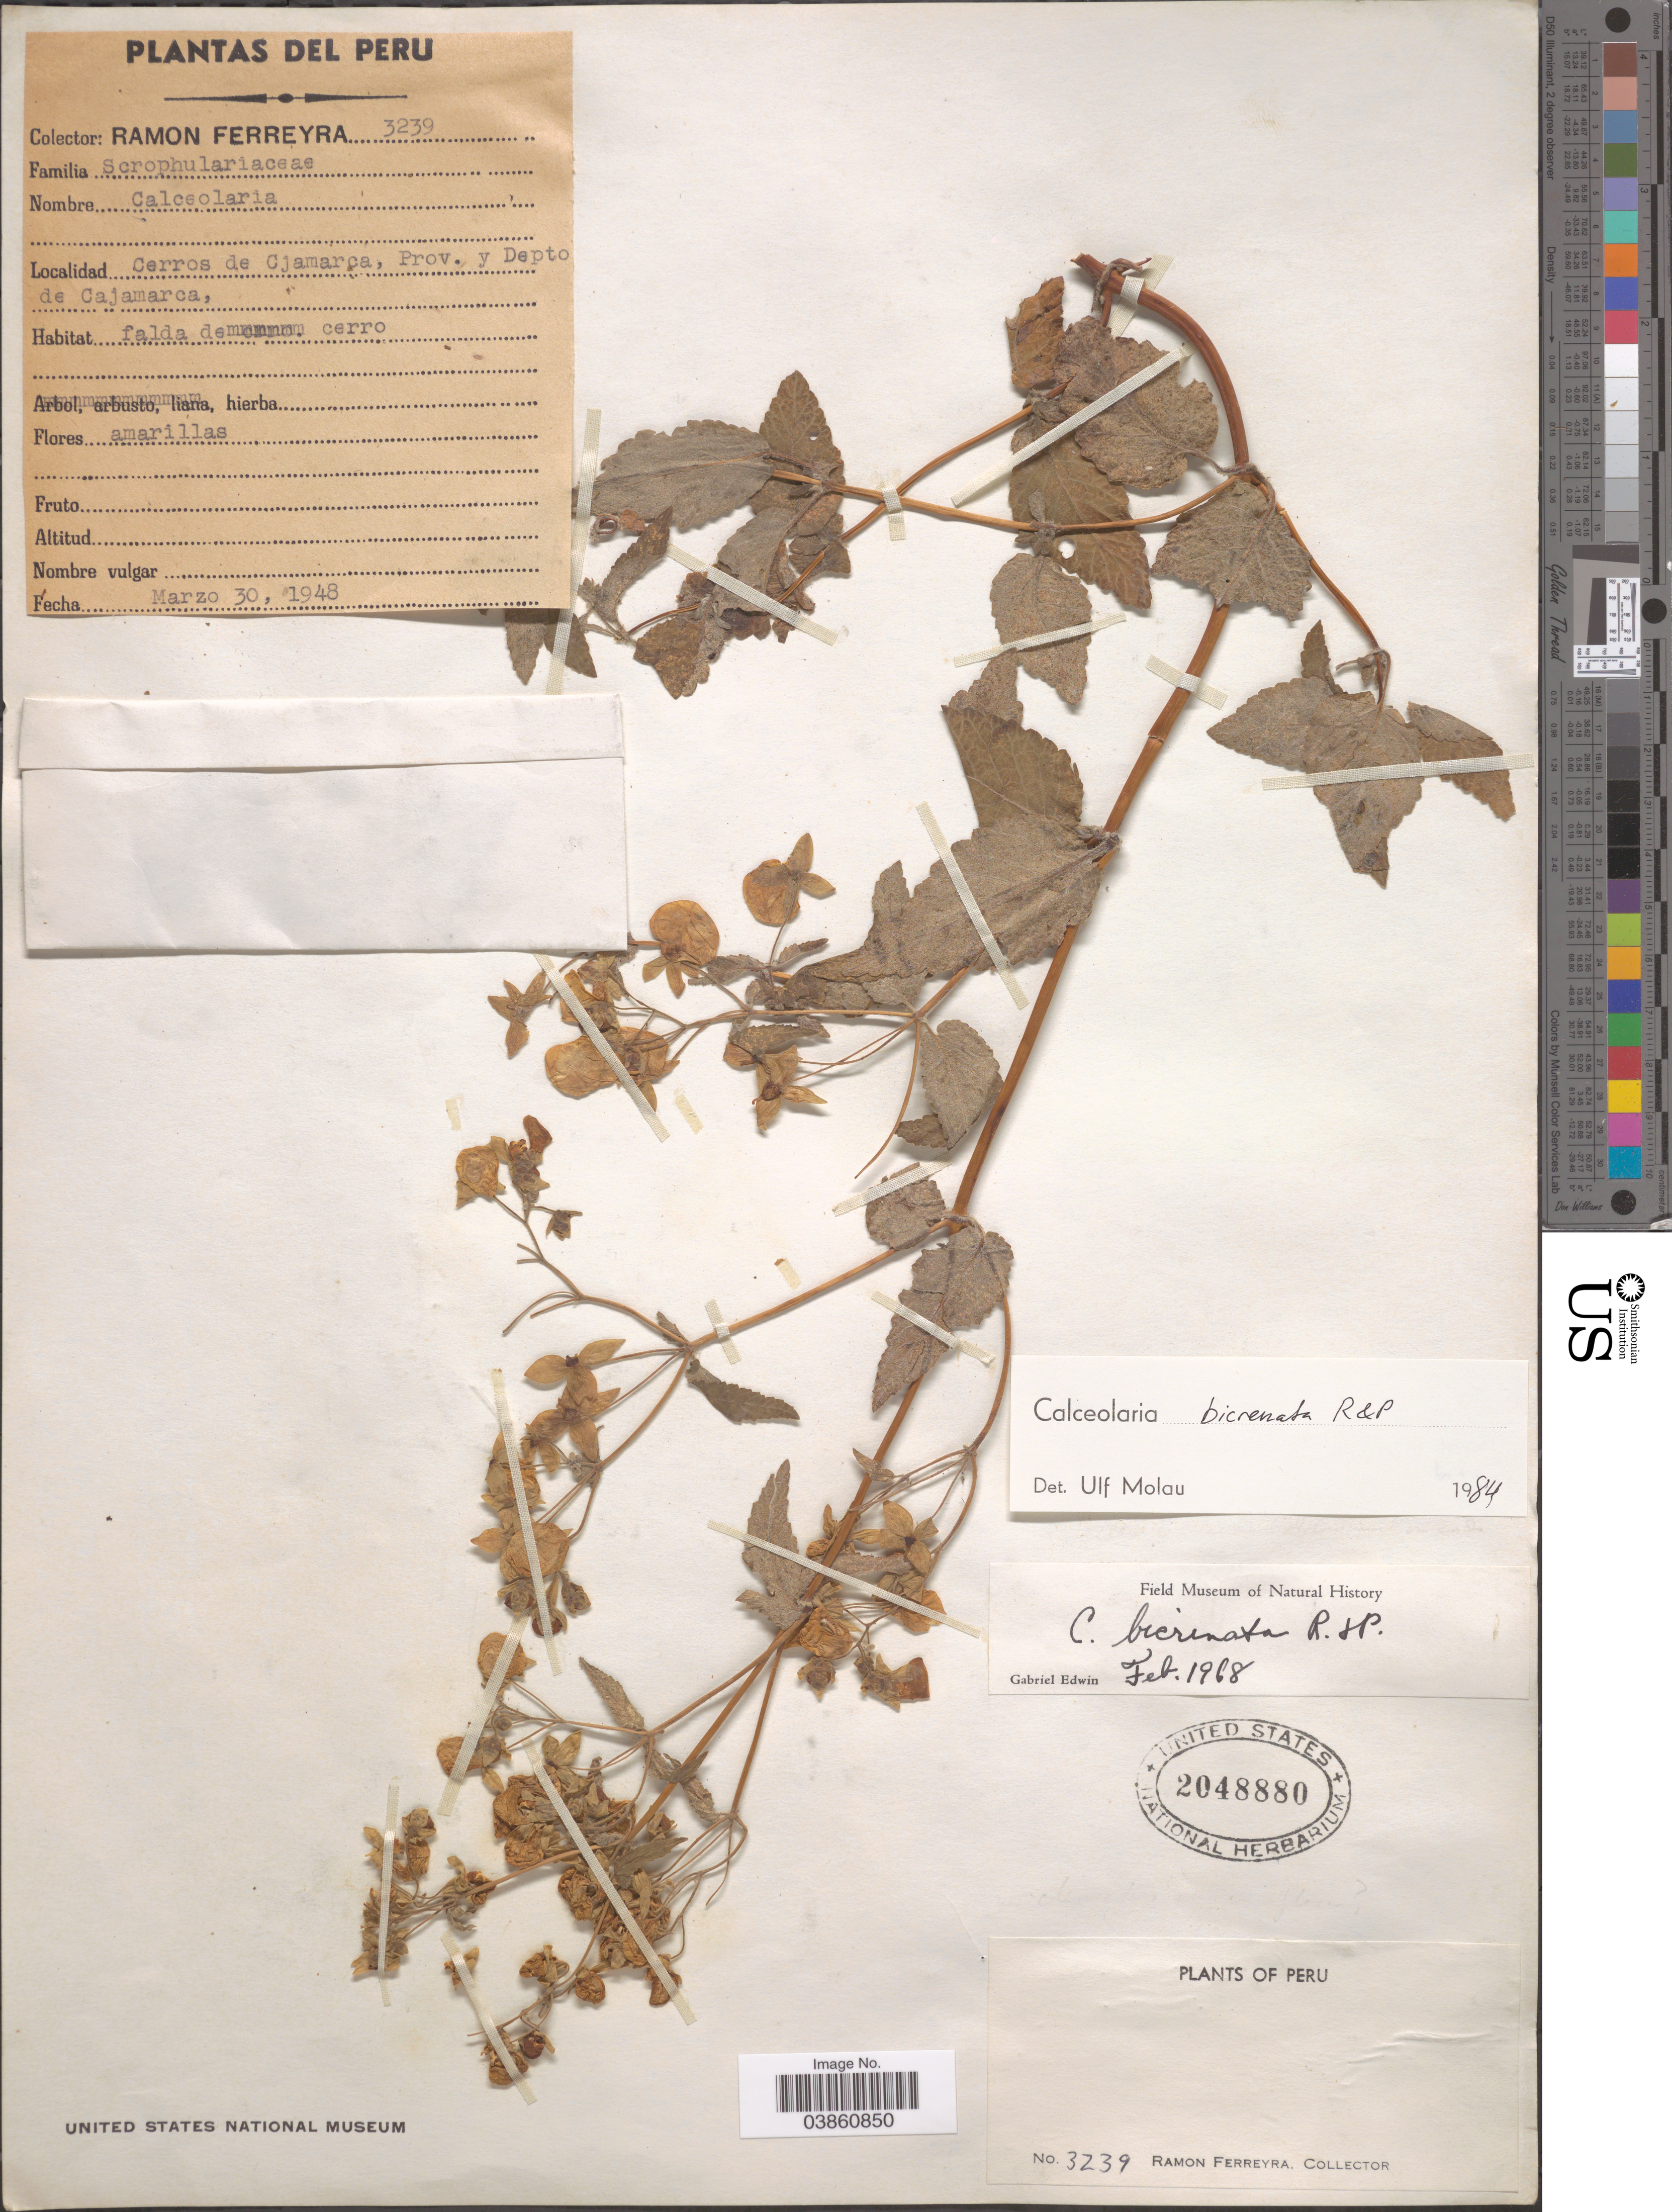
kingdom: Plantae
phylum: Tracheophyta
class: Magnoliopsida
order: Lamiales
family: Calceolariaceae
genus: Calceolaria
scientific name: Calceolaria bicrenata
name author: Ruiz & Pav.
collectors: R. A. Ferreyra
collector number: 3239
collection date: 1948-03-30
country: Peru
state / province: Cajamarca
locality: Cerro de Cjamarca, Prov. y Depto de Cajamarca.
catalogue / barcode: US 2048880